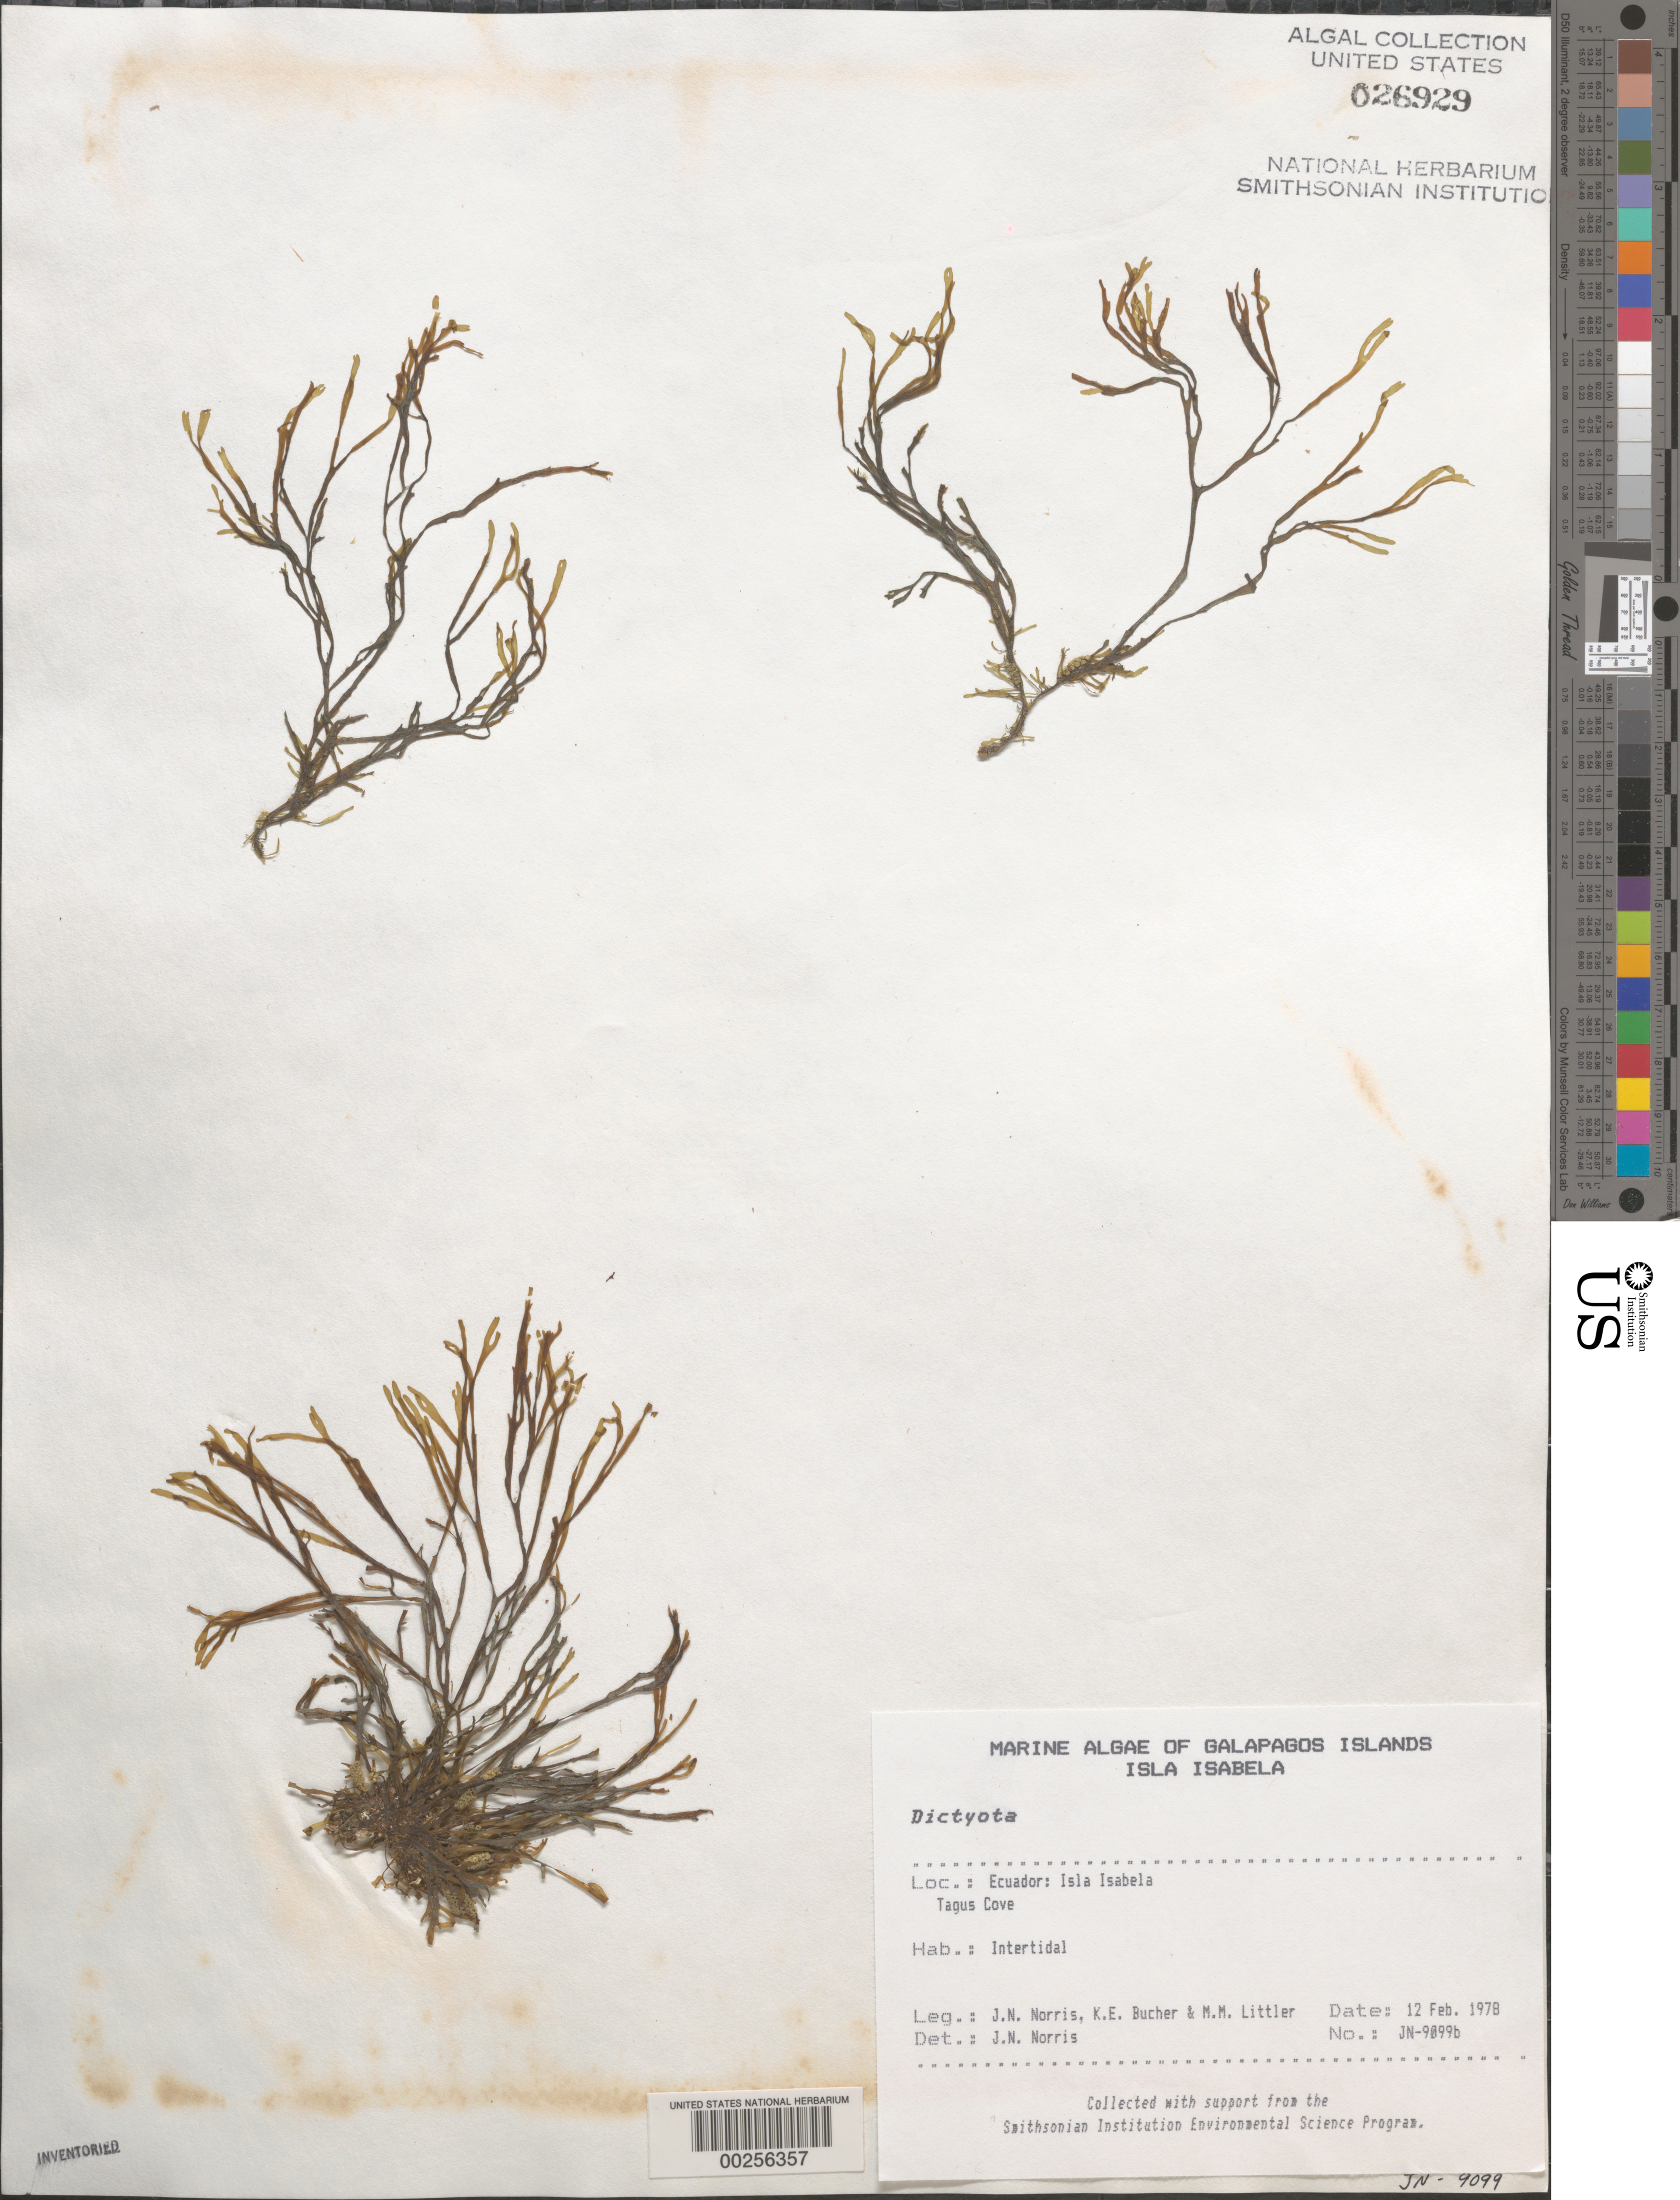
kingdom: Chromista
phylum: Ochrophyta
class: Phaeophyceae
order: Dictyotales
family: Dictyotaceae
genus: Dictyota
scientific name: Dictyota sp.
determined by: Norris, James N.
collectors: J. N. Norris, K. E. Bucher & M. M. Littler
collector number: JN-9099b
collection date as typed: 12 Feb 1978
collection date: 1978-02-12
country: Ecuador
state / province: Colón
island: Isabela [Albemarle]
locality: Tagus Cove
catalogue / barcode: US 26929